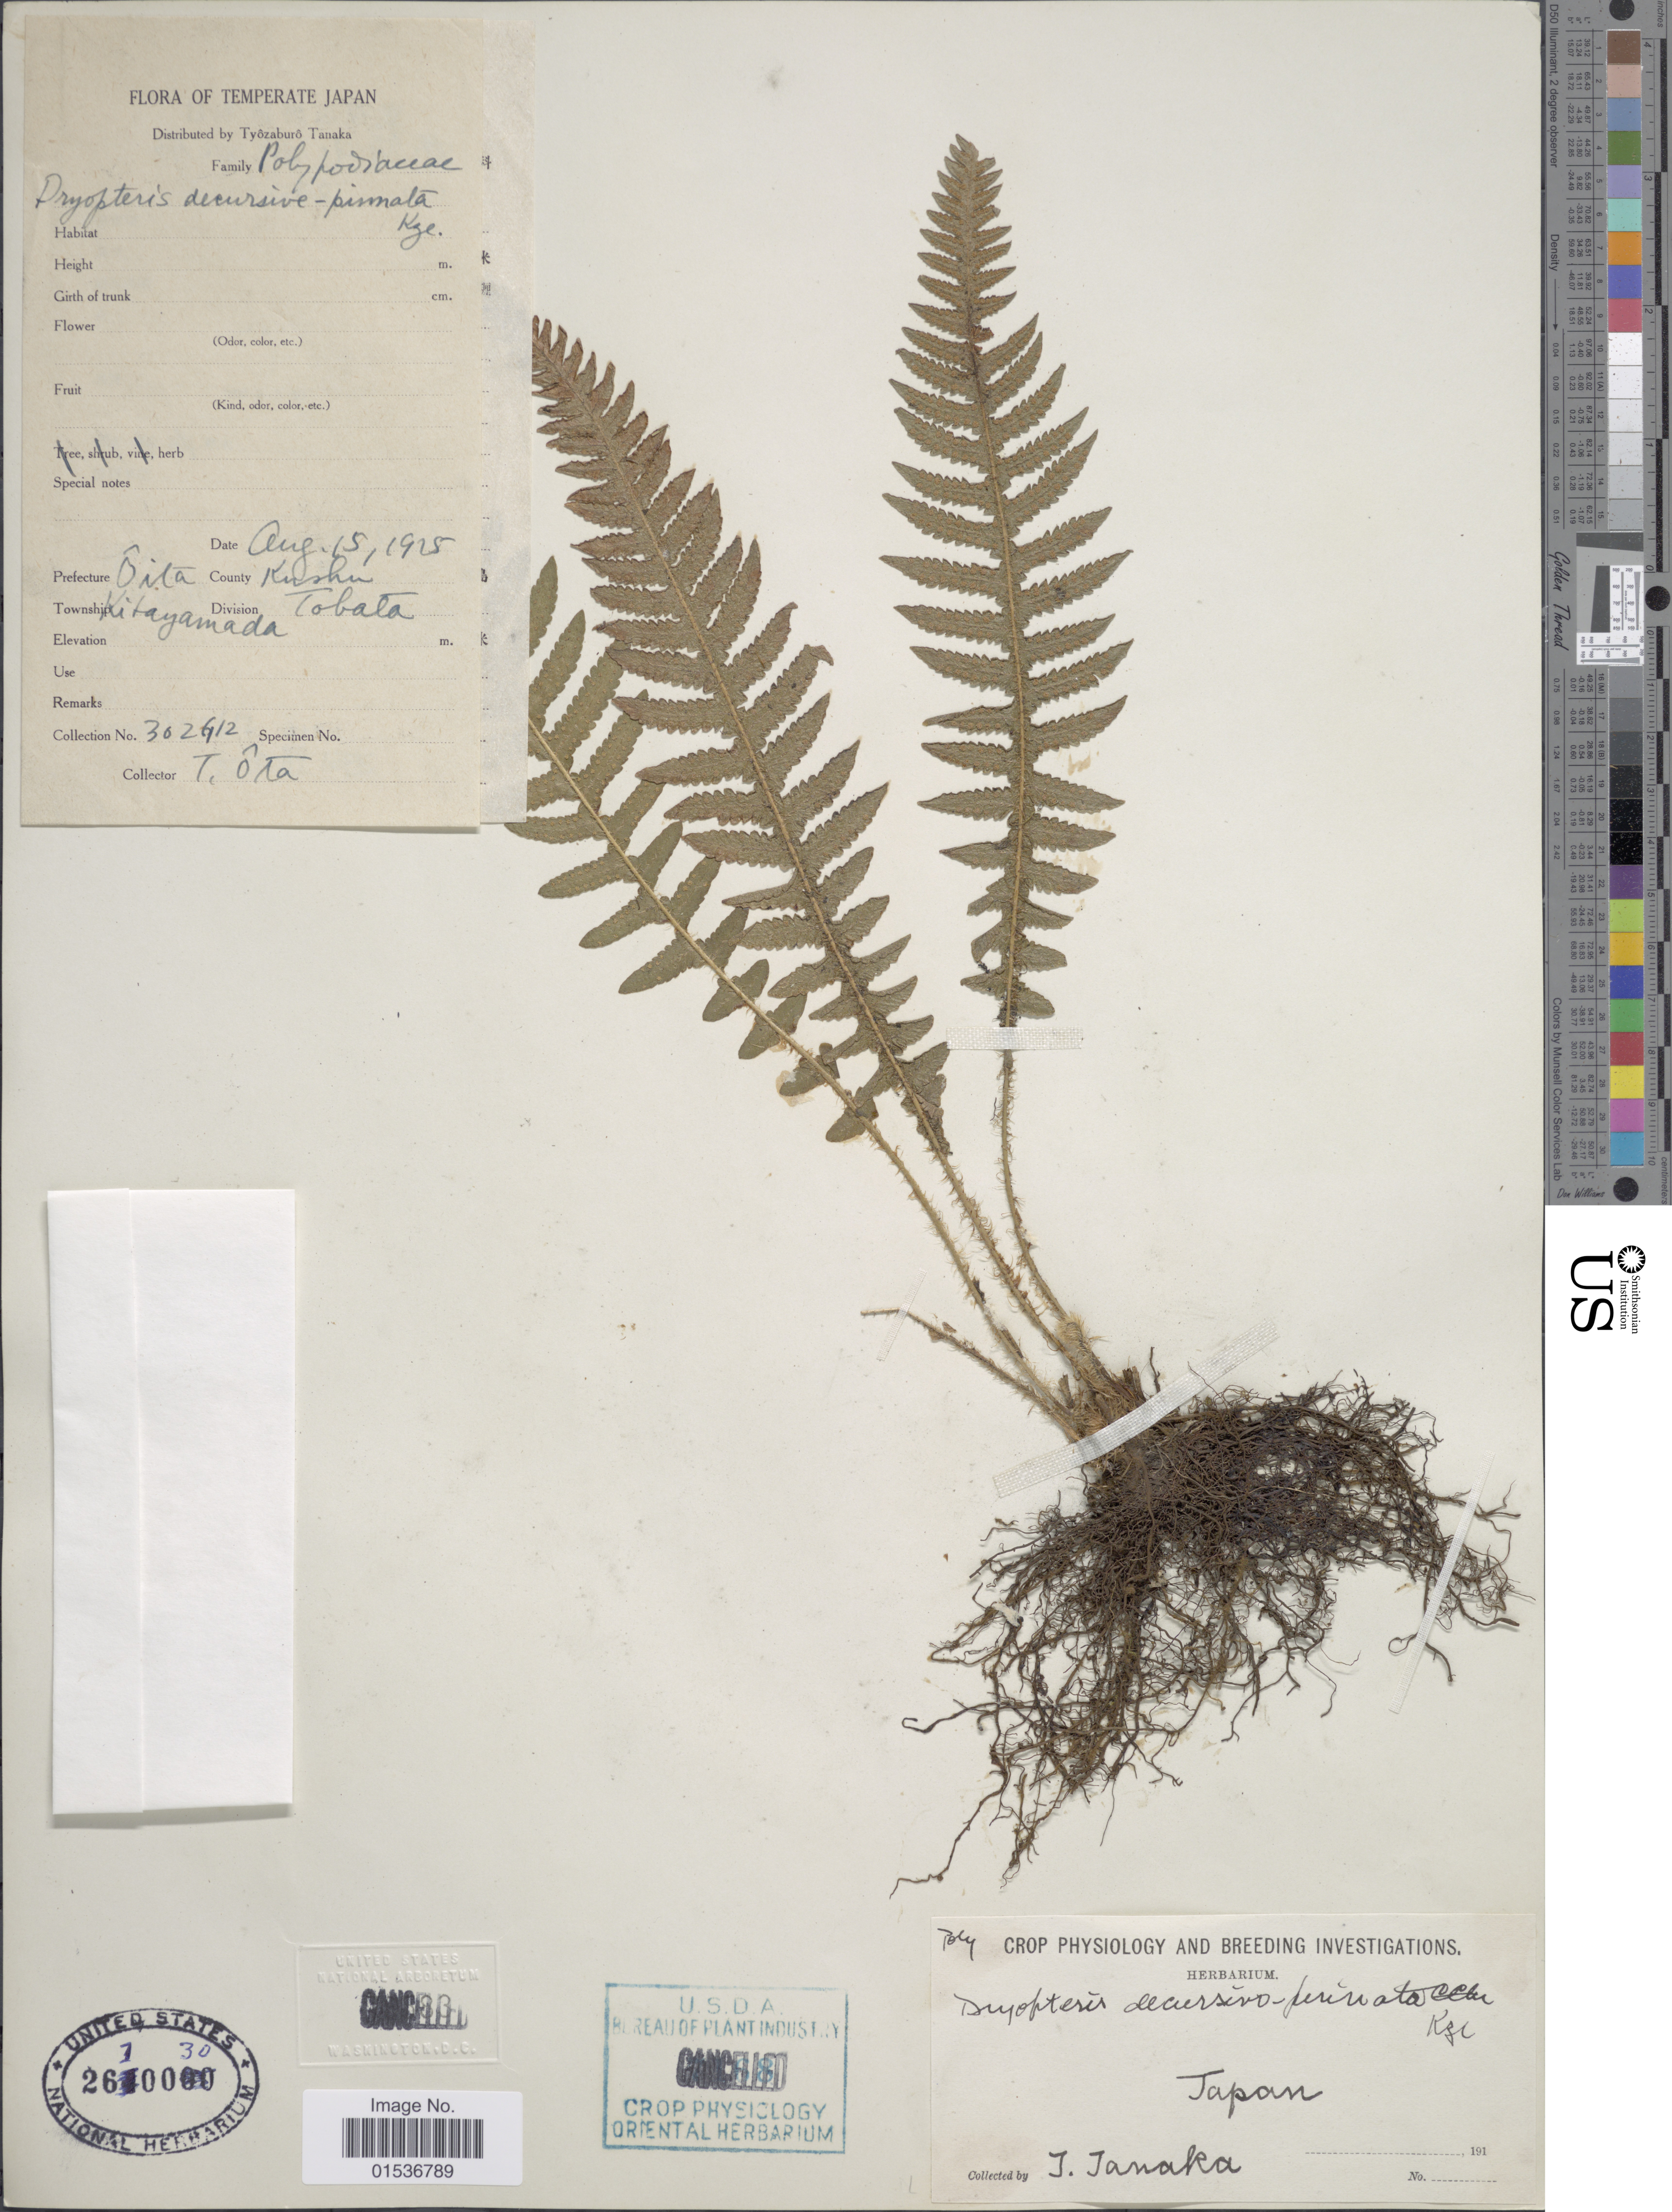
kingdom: Plantae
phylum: Tracheophyta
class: Polypodiopsida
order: Polypodiales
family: Thelypteridaceae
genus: Phegopteris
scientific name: Phegopteris decursivepinnata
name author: (H.C. Hall) Fée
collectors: T. Tanaka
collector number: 302612*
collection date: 1925-08-15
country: Japan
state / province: Oita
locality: Prefecture Oita, County Kushu, Kitayamada, Division Tobata.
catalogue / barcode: US 2610030